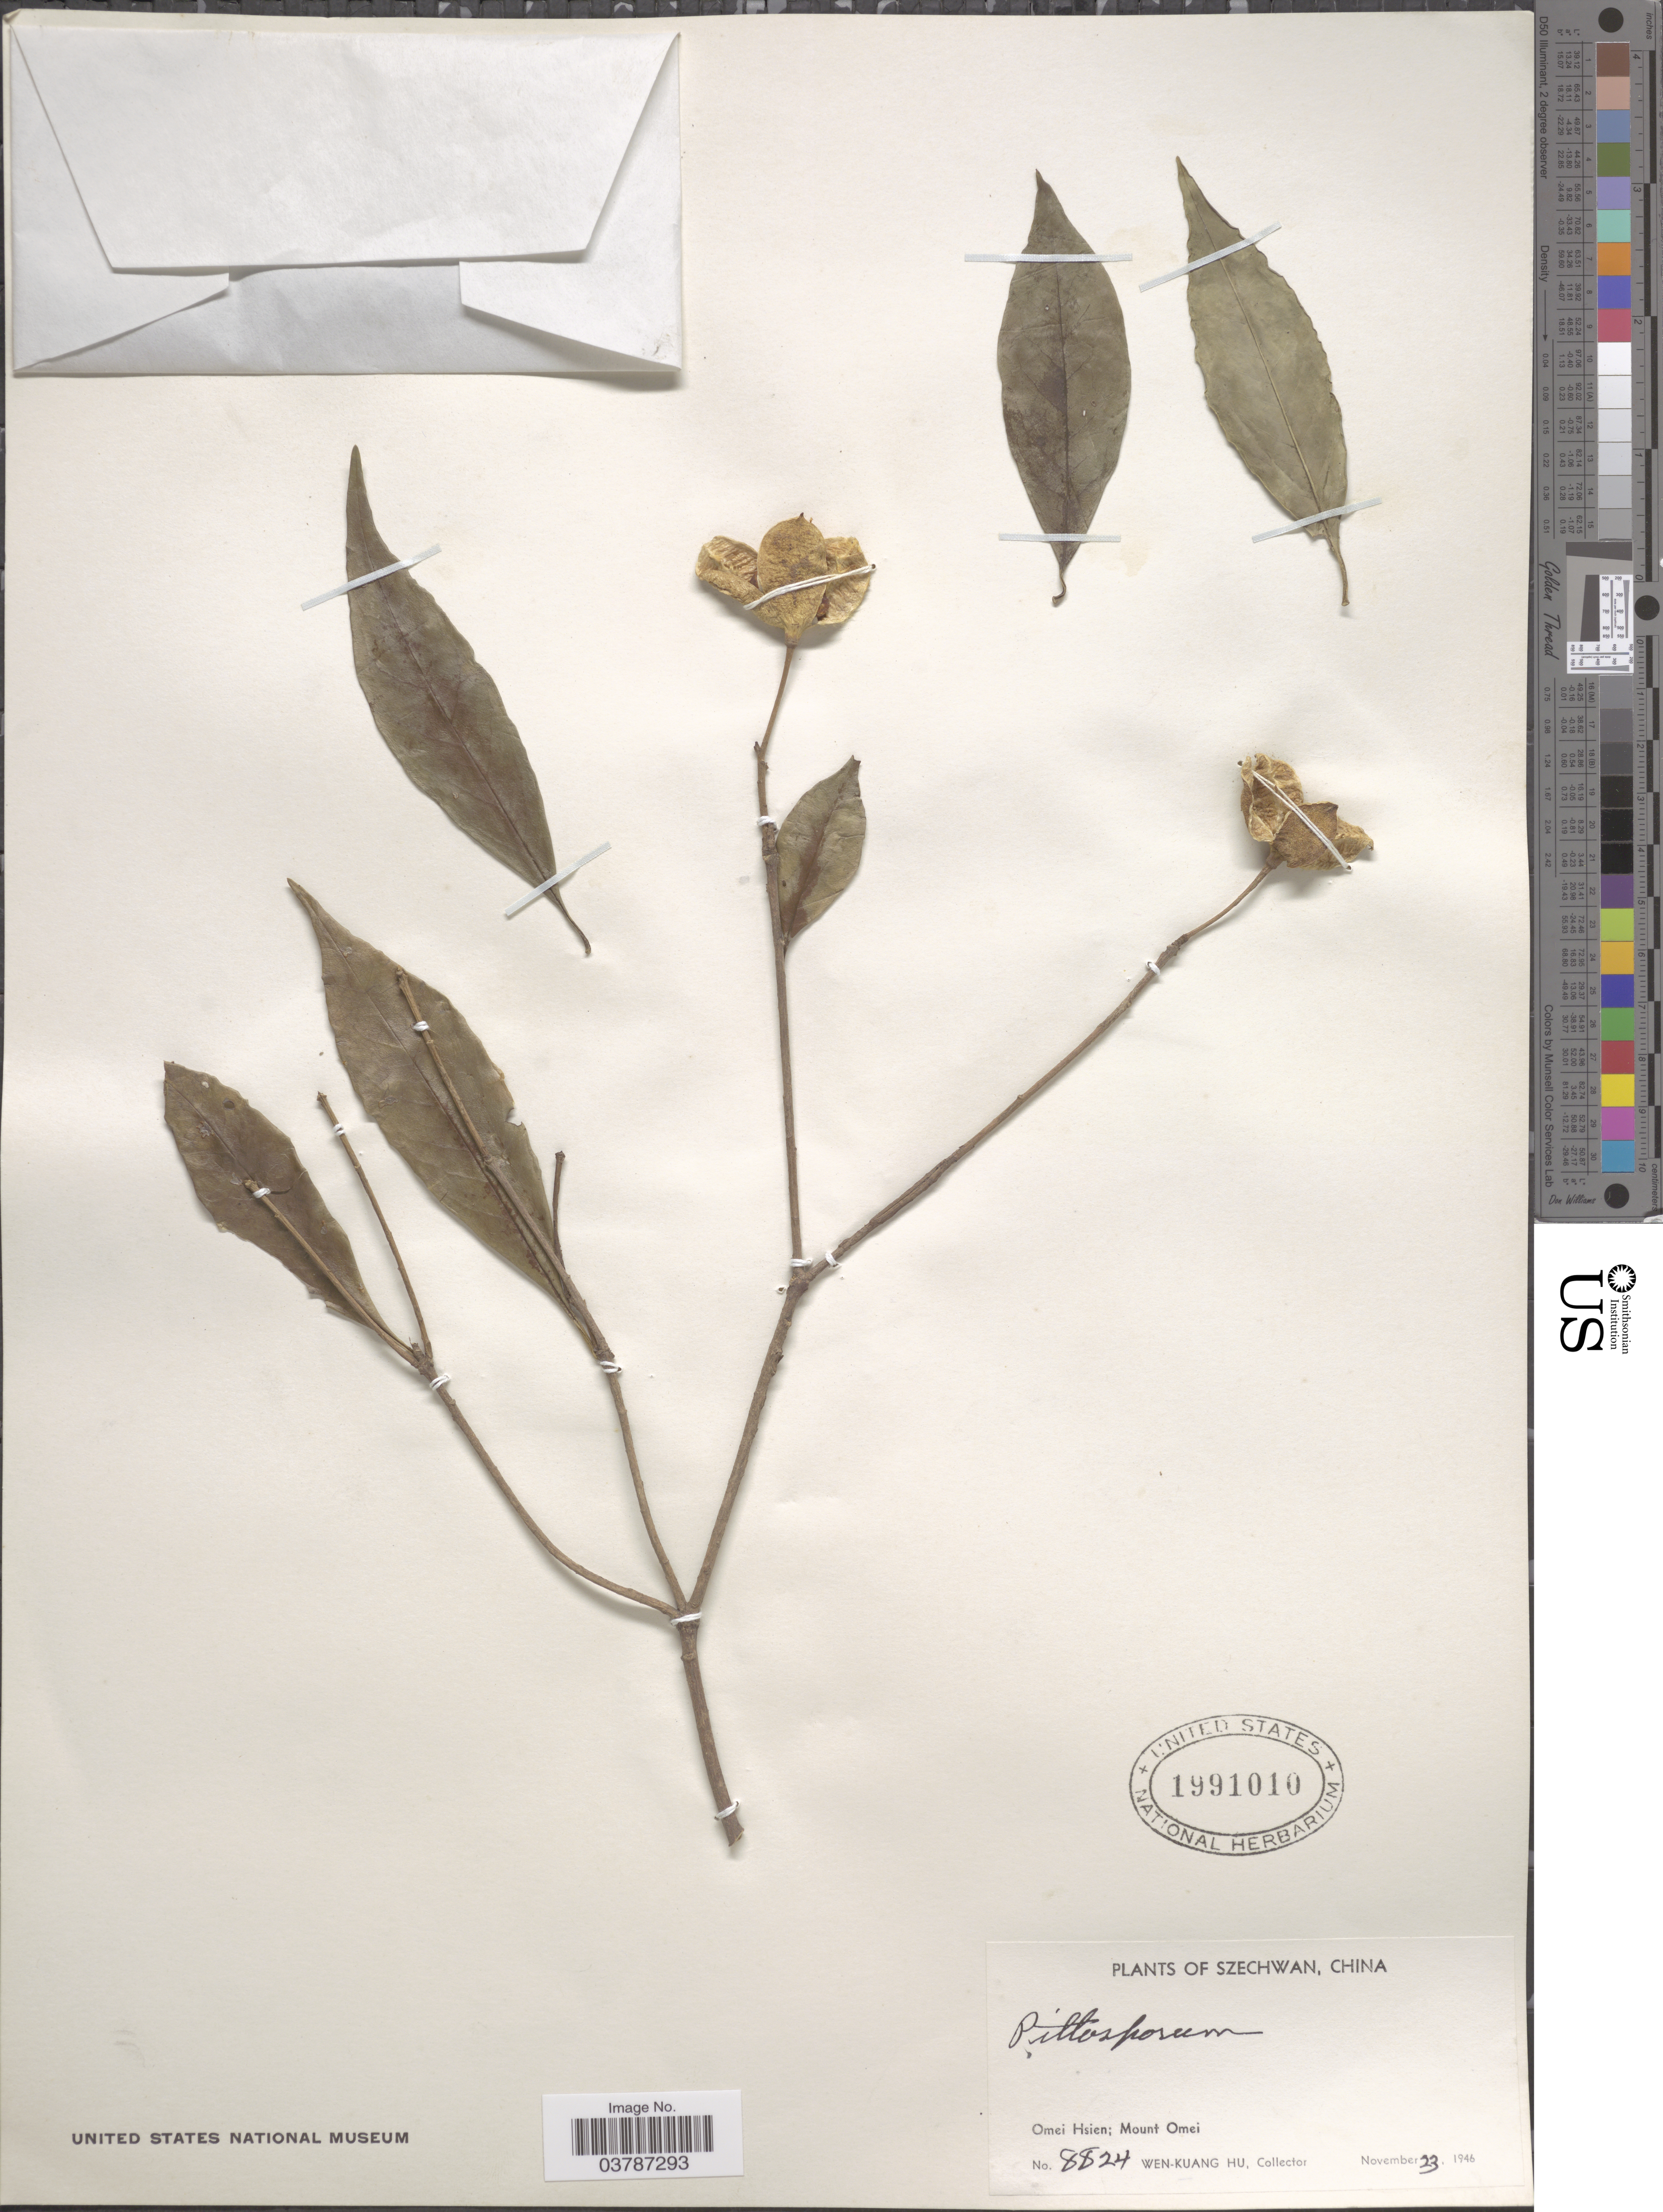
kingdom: Plantae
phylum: Tracheophyta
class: Magnoliopsida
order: Apiales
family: Pittosporaceae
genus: Pittosporum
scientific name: Pittosporum sp.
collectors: W. K. Hu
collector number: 8824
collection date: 1946-11-23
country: China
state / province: Sichuan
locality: Szechwan. Omei Hsien; Mount Omei.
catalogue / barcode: US 1991010